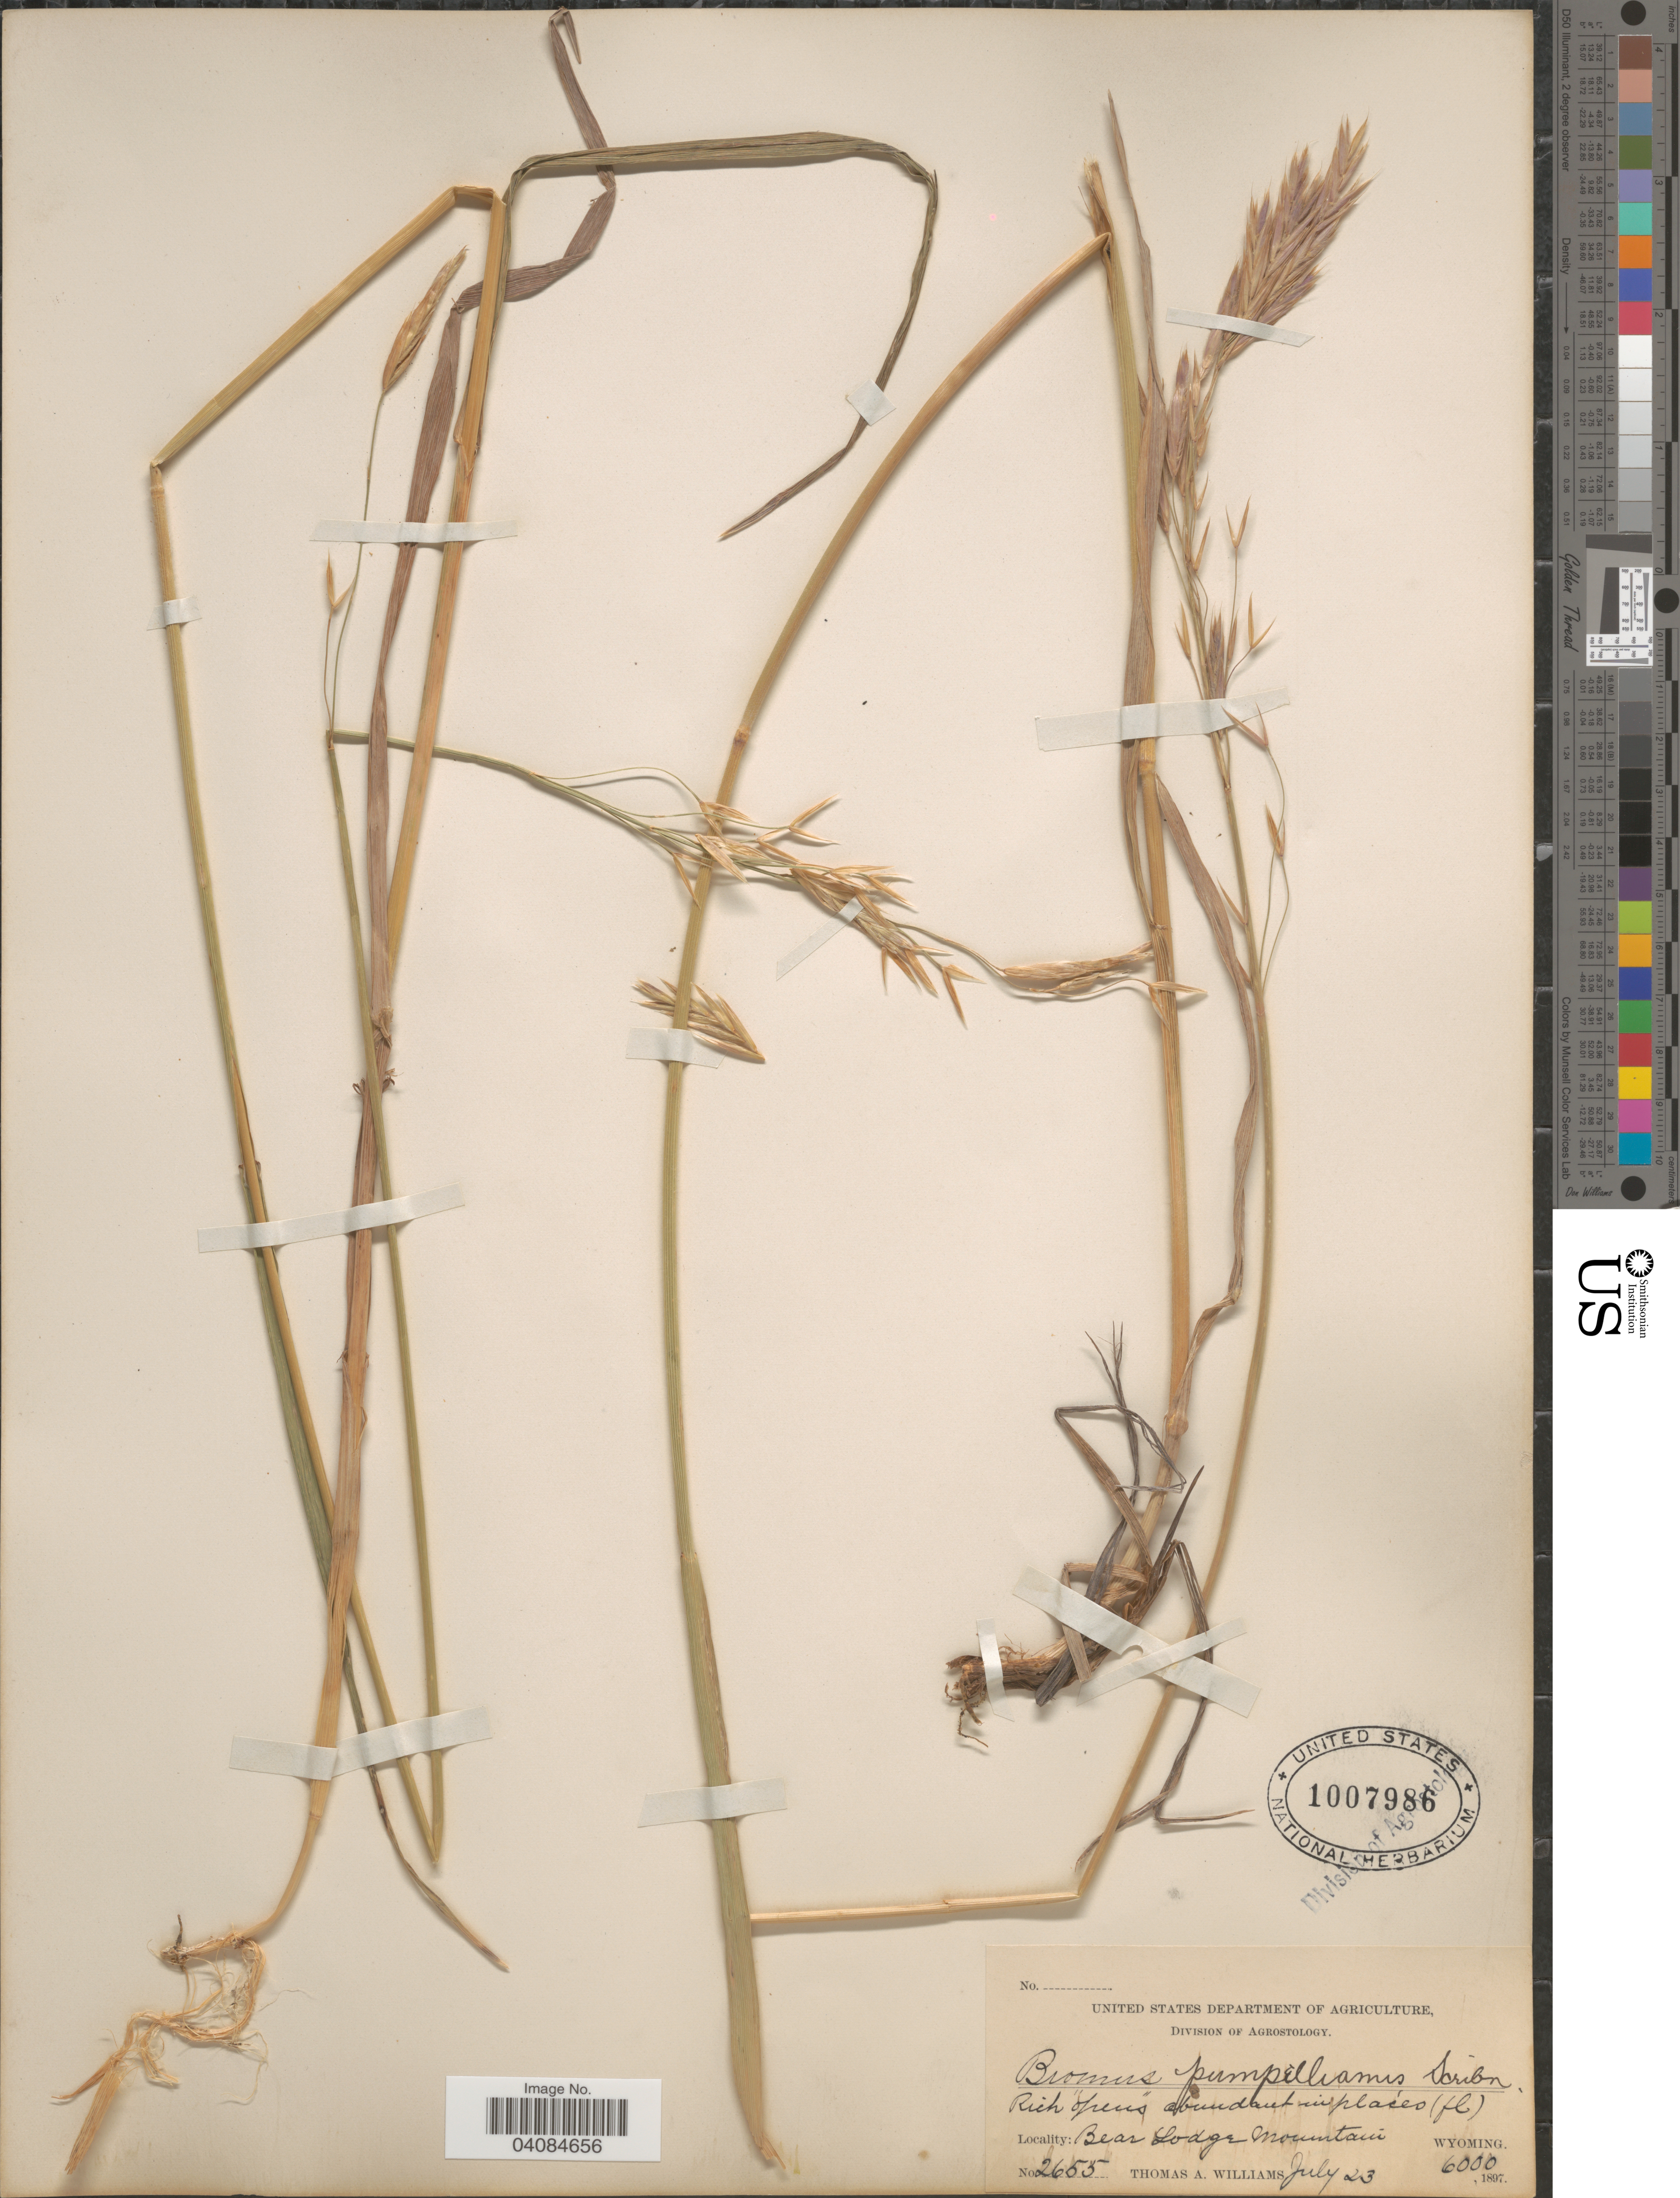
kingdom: Plantae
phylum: Tracheophyta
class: Liliopsida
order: Poales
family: Poaceae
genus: Bromus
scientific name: Bromus pumpellianus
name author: Scribn.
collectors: T. A. Williams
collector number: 2655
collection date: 1897-07-23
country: United States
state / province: Wyoming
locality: Bear Lodge Mountain.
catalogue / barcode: US 1007986